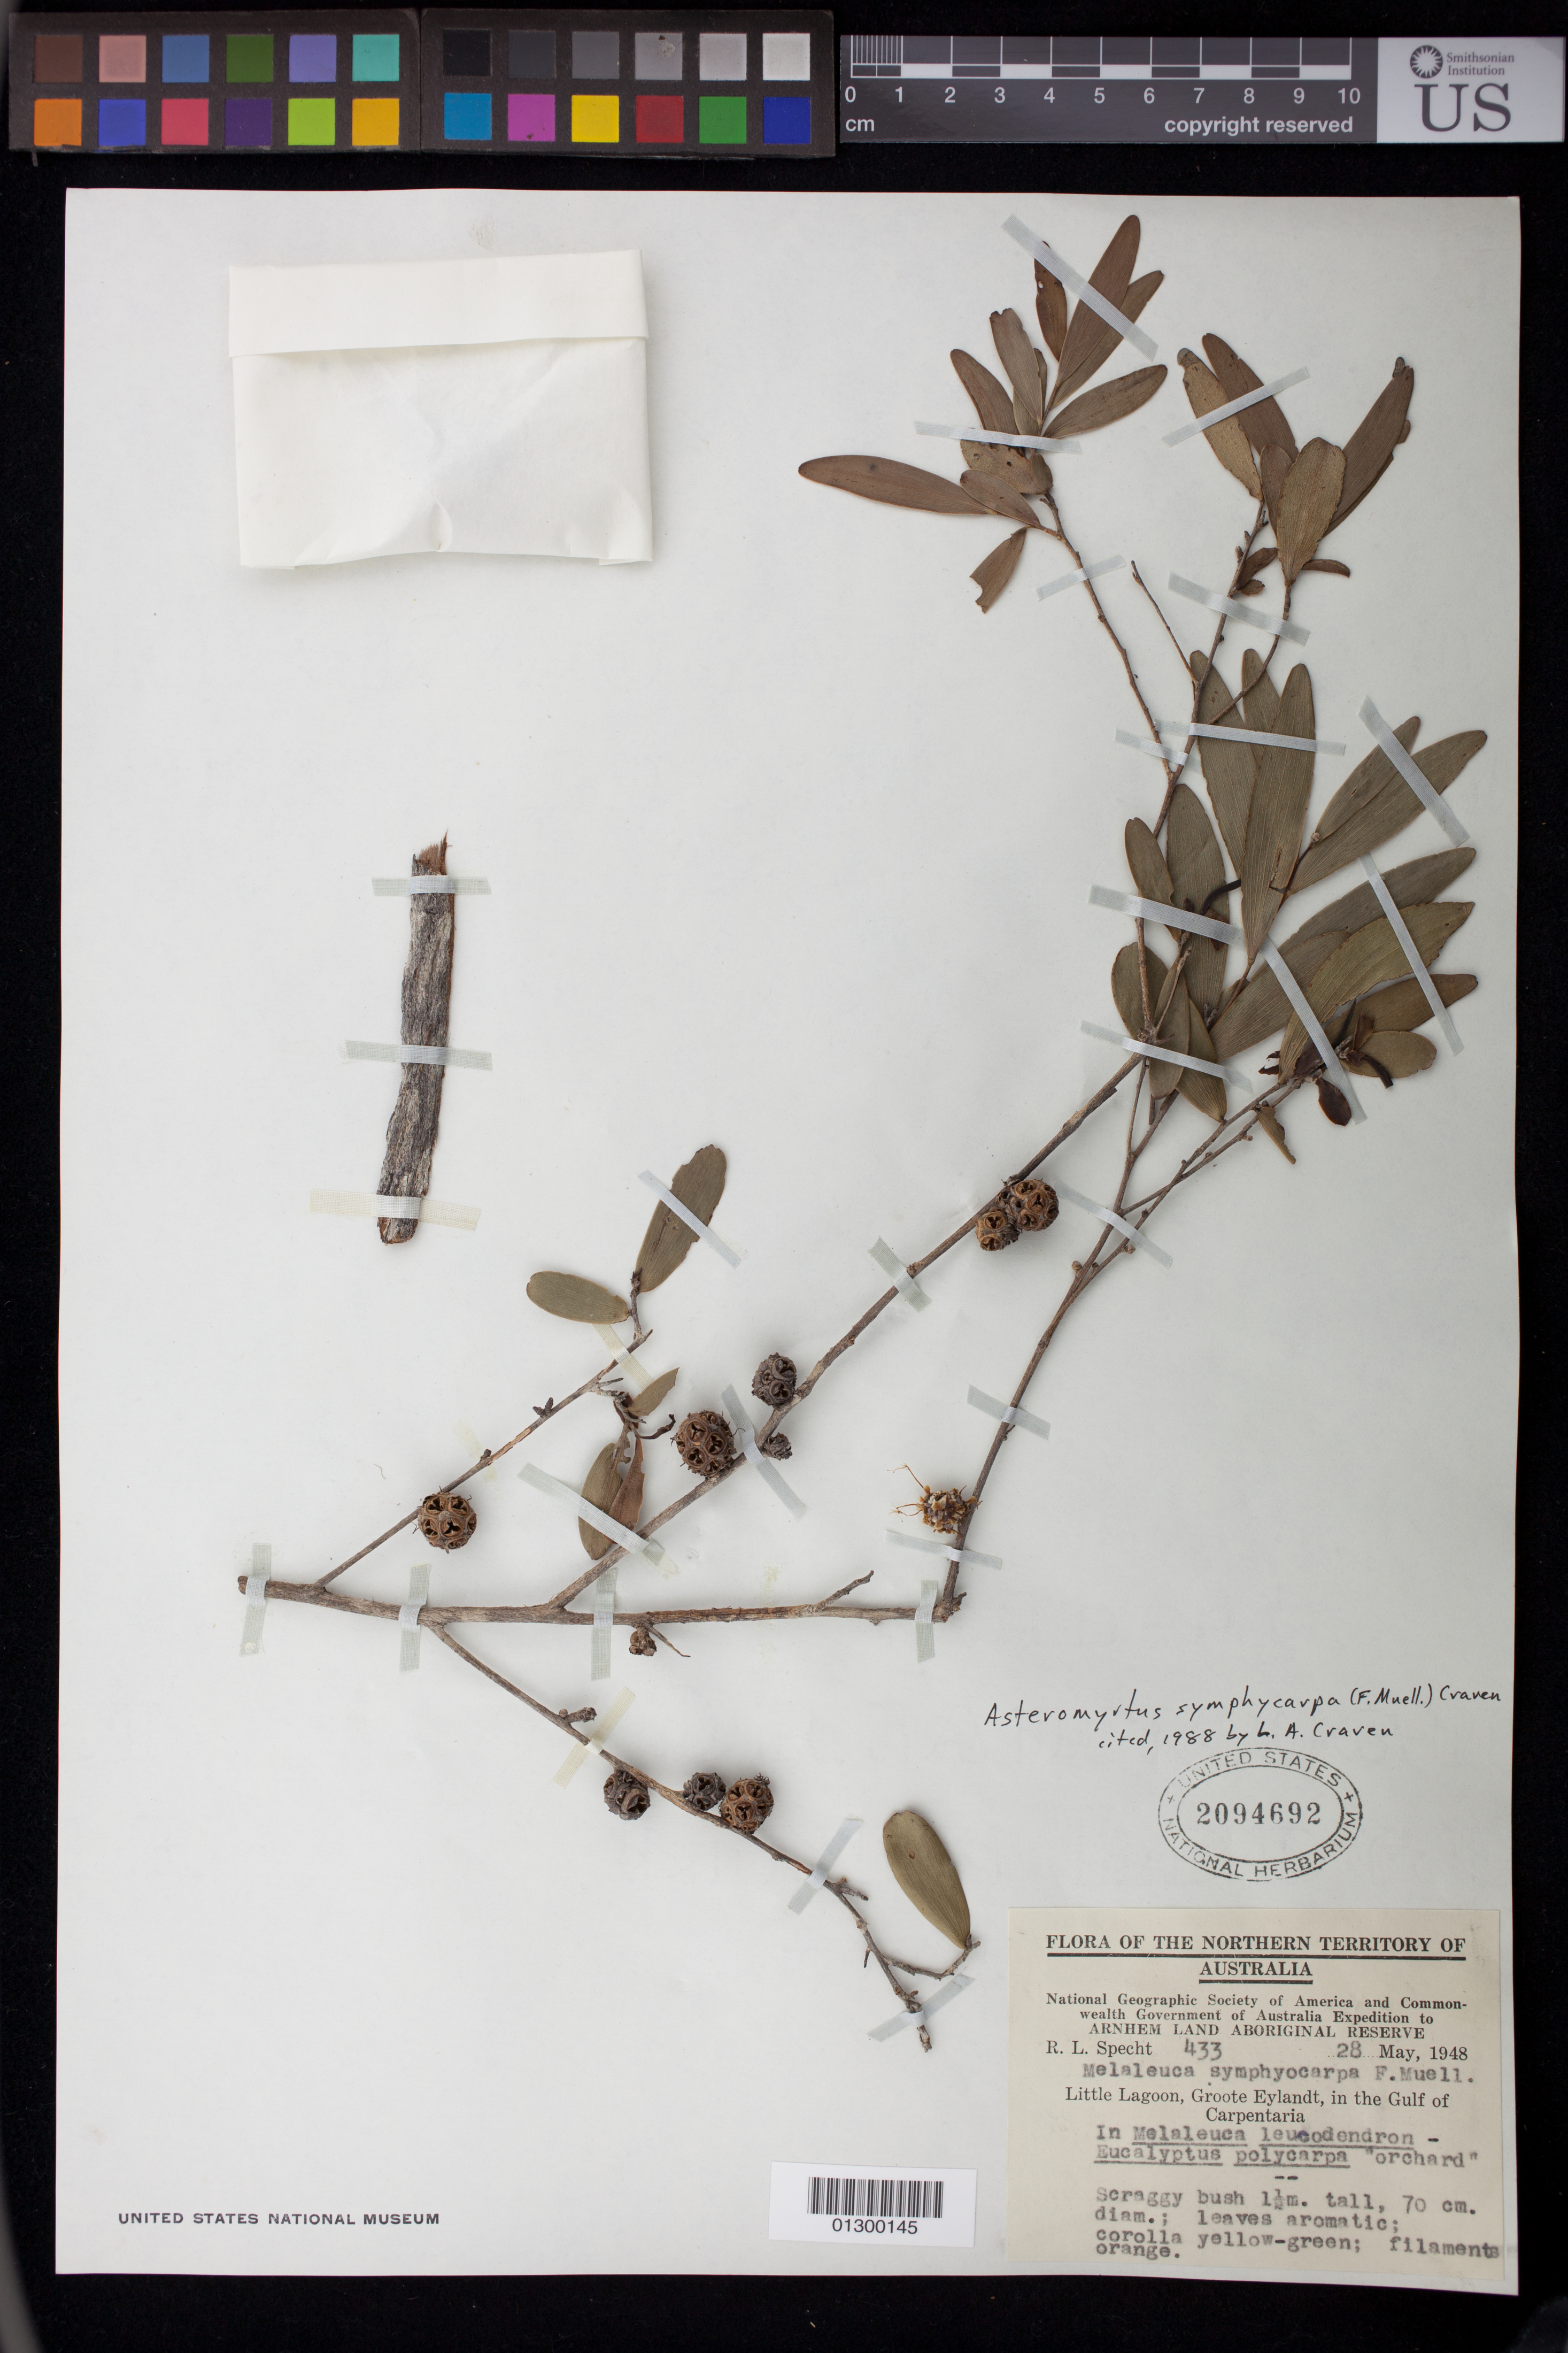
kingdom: Plantae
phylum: Tracheophyta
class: Magnoliopsida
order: Myrtales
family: Myrtaceae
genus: Asteromyrtus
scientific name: Asteromyrtus symphyocarpa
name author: (F. Muell.) Craven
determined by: Craven, L. A.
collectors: R. L. Specht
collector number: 433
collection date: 1948-05-28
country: Australia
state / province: Northern Territory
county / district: East Arnhem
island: Groote Eylandt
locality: Little Lagoon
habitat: In Melaleuca leucodendron- Eucalyptus polycarpa "orchard"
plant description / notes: Scraggy bush 1.5 m. tall, 70 cm. diam.; leaves aromatic; corolla yellow-green; filaments oragne.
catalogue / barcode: US 2094692